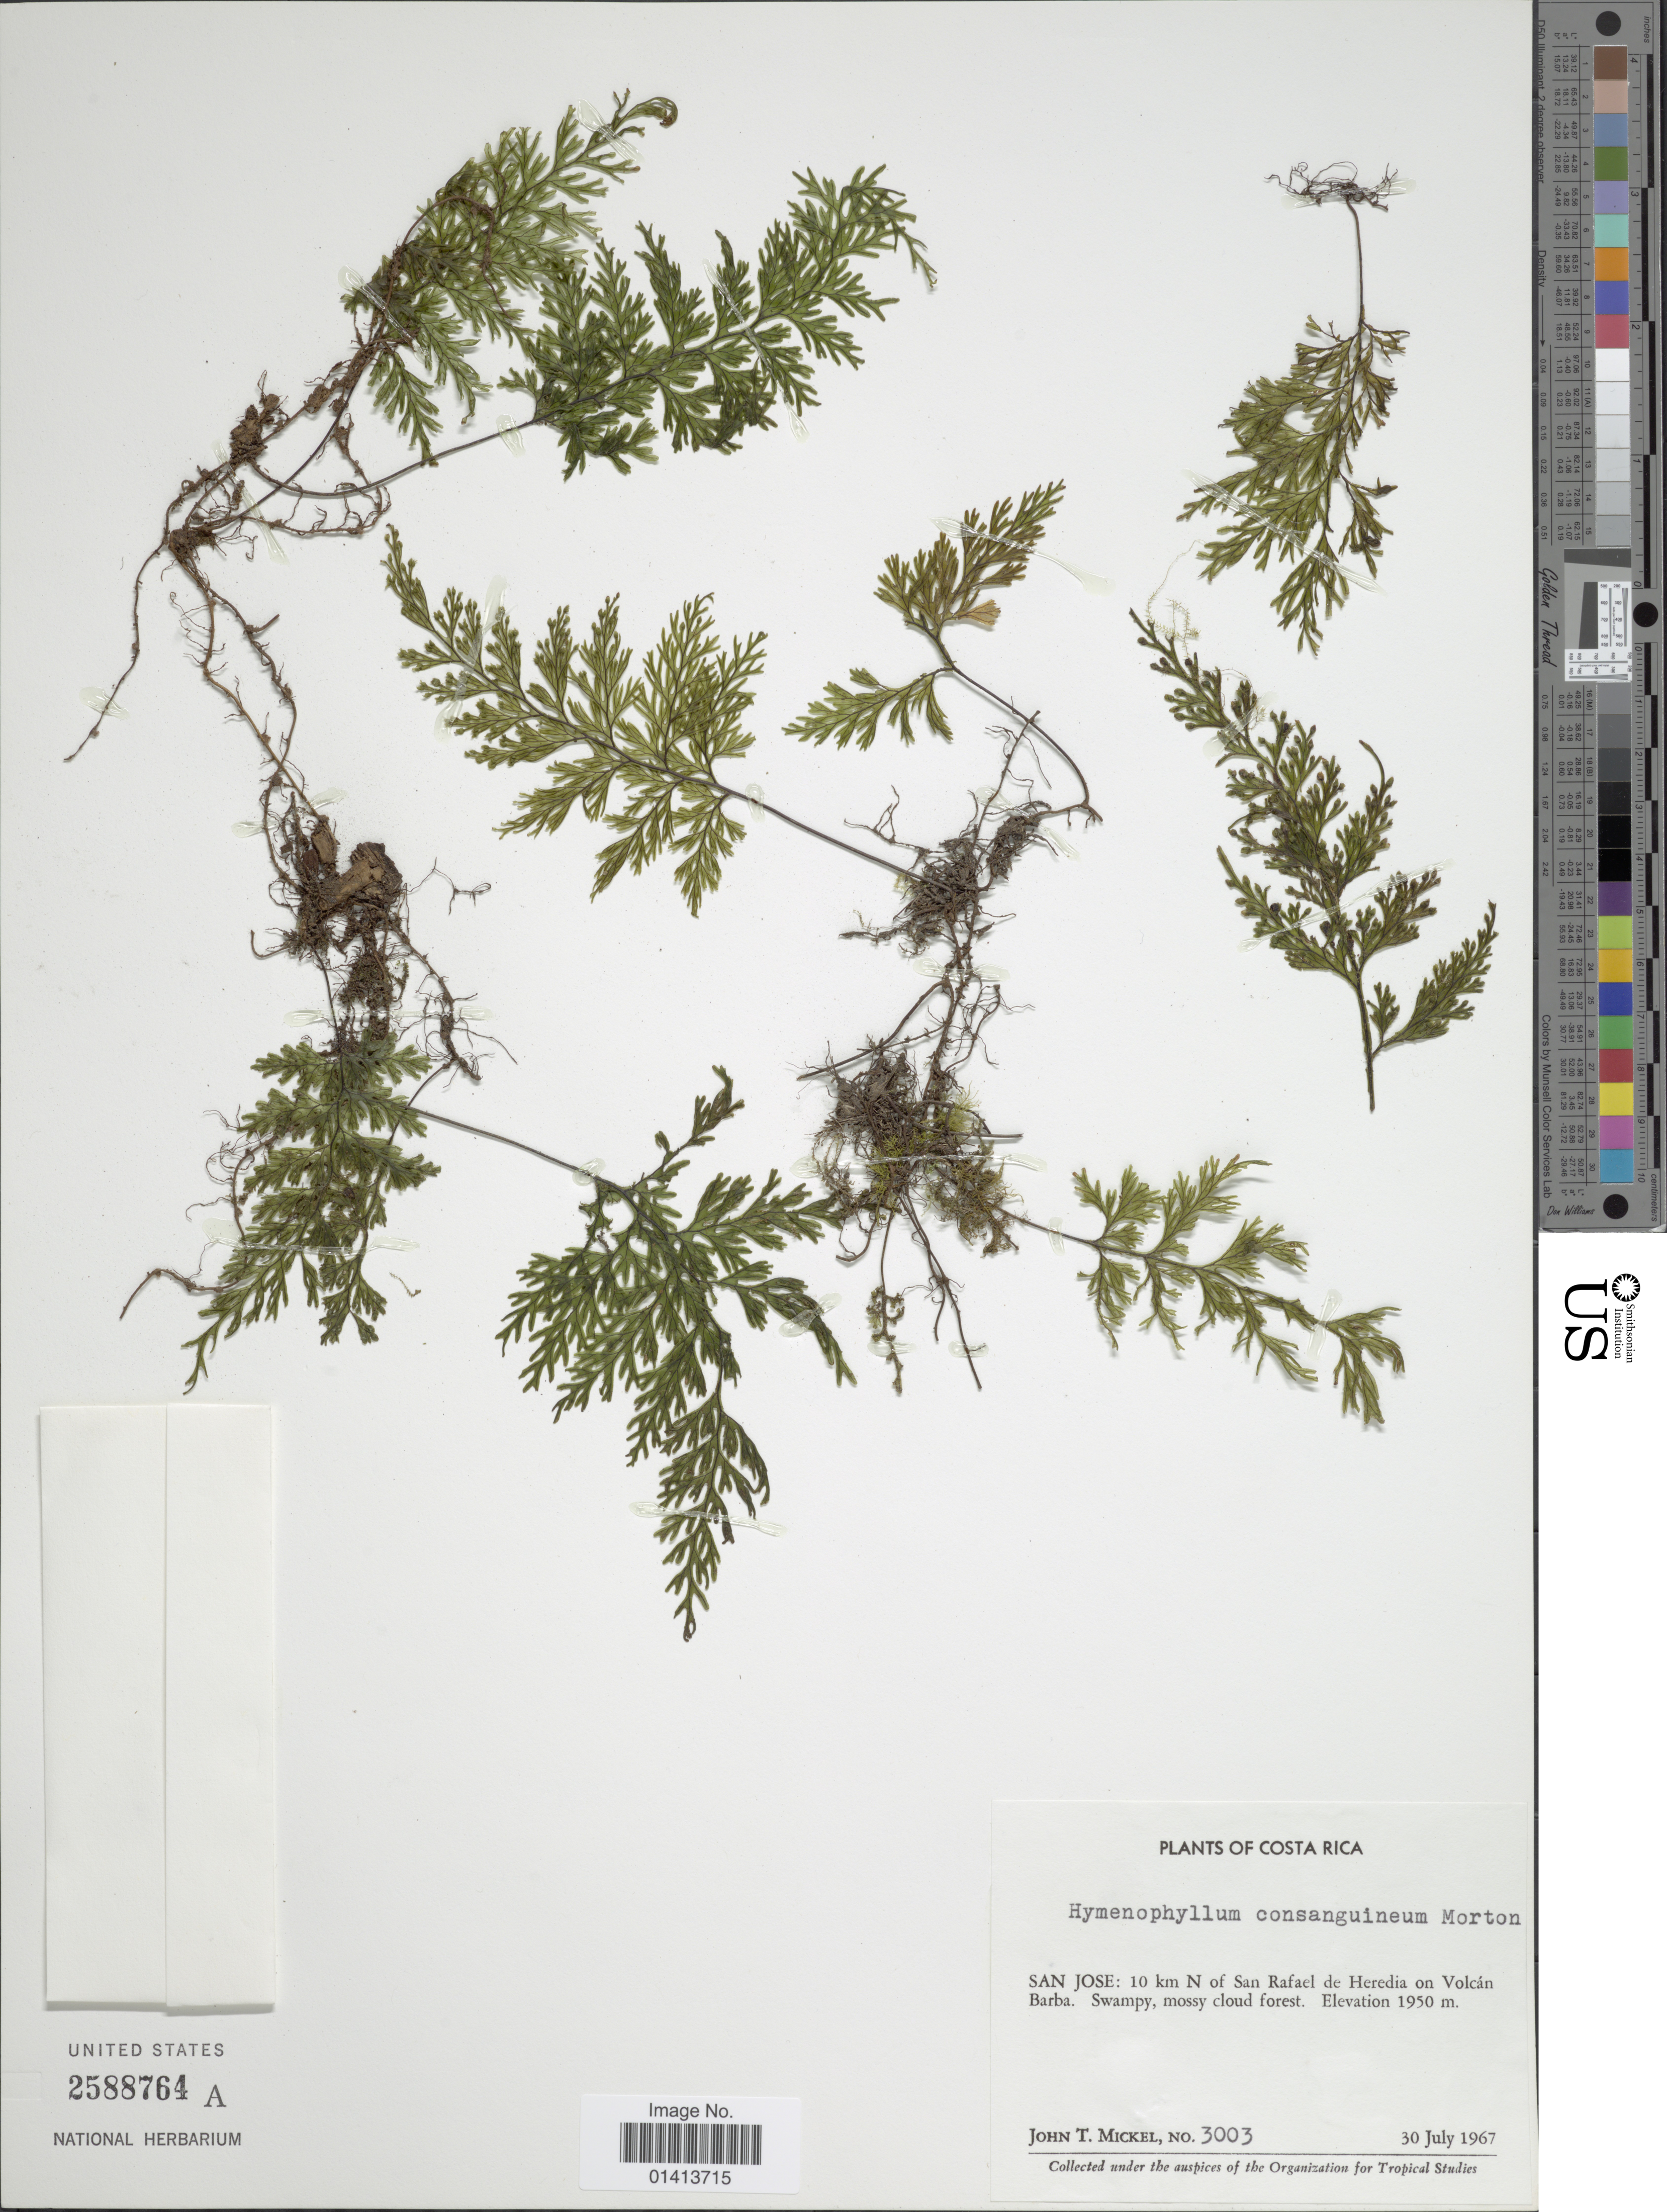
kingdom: Plantae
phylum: Tracheophyta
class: Polypodiopsida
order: Hymenophyllales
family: Hymenophyllaceae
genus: Hymenophyllum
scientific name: Hymenophyllum consanguineum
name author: C.V. Morton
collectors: J. T. Mickel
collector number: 3003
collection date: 1967-07-30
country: Costa Rica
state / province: San José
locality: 10 km N of San rafael de Heredia on Volcán Barba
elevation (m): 1950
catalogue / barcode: US 2588764A